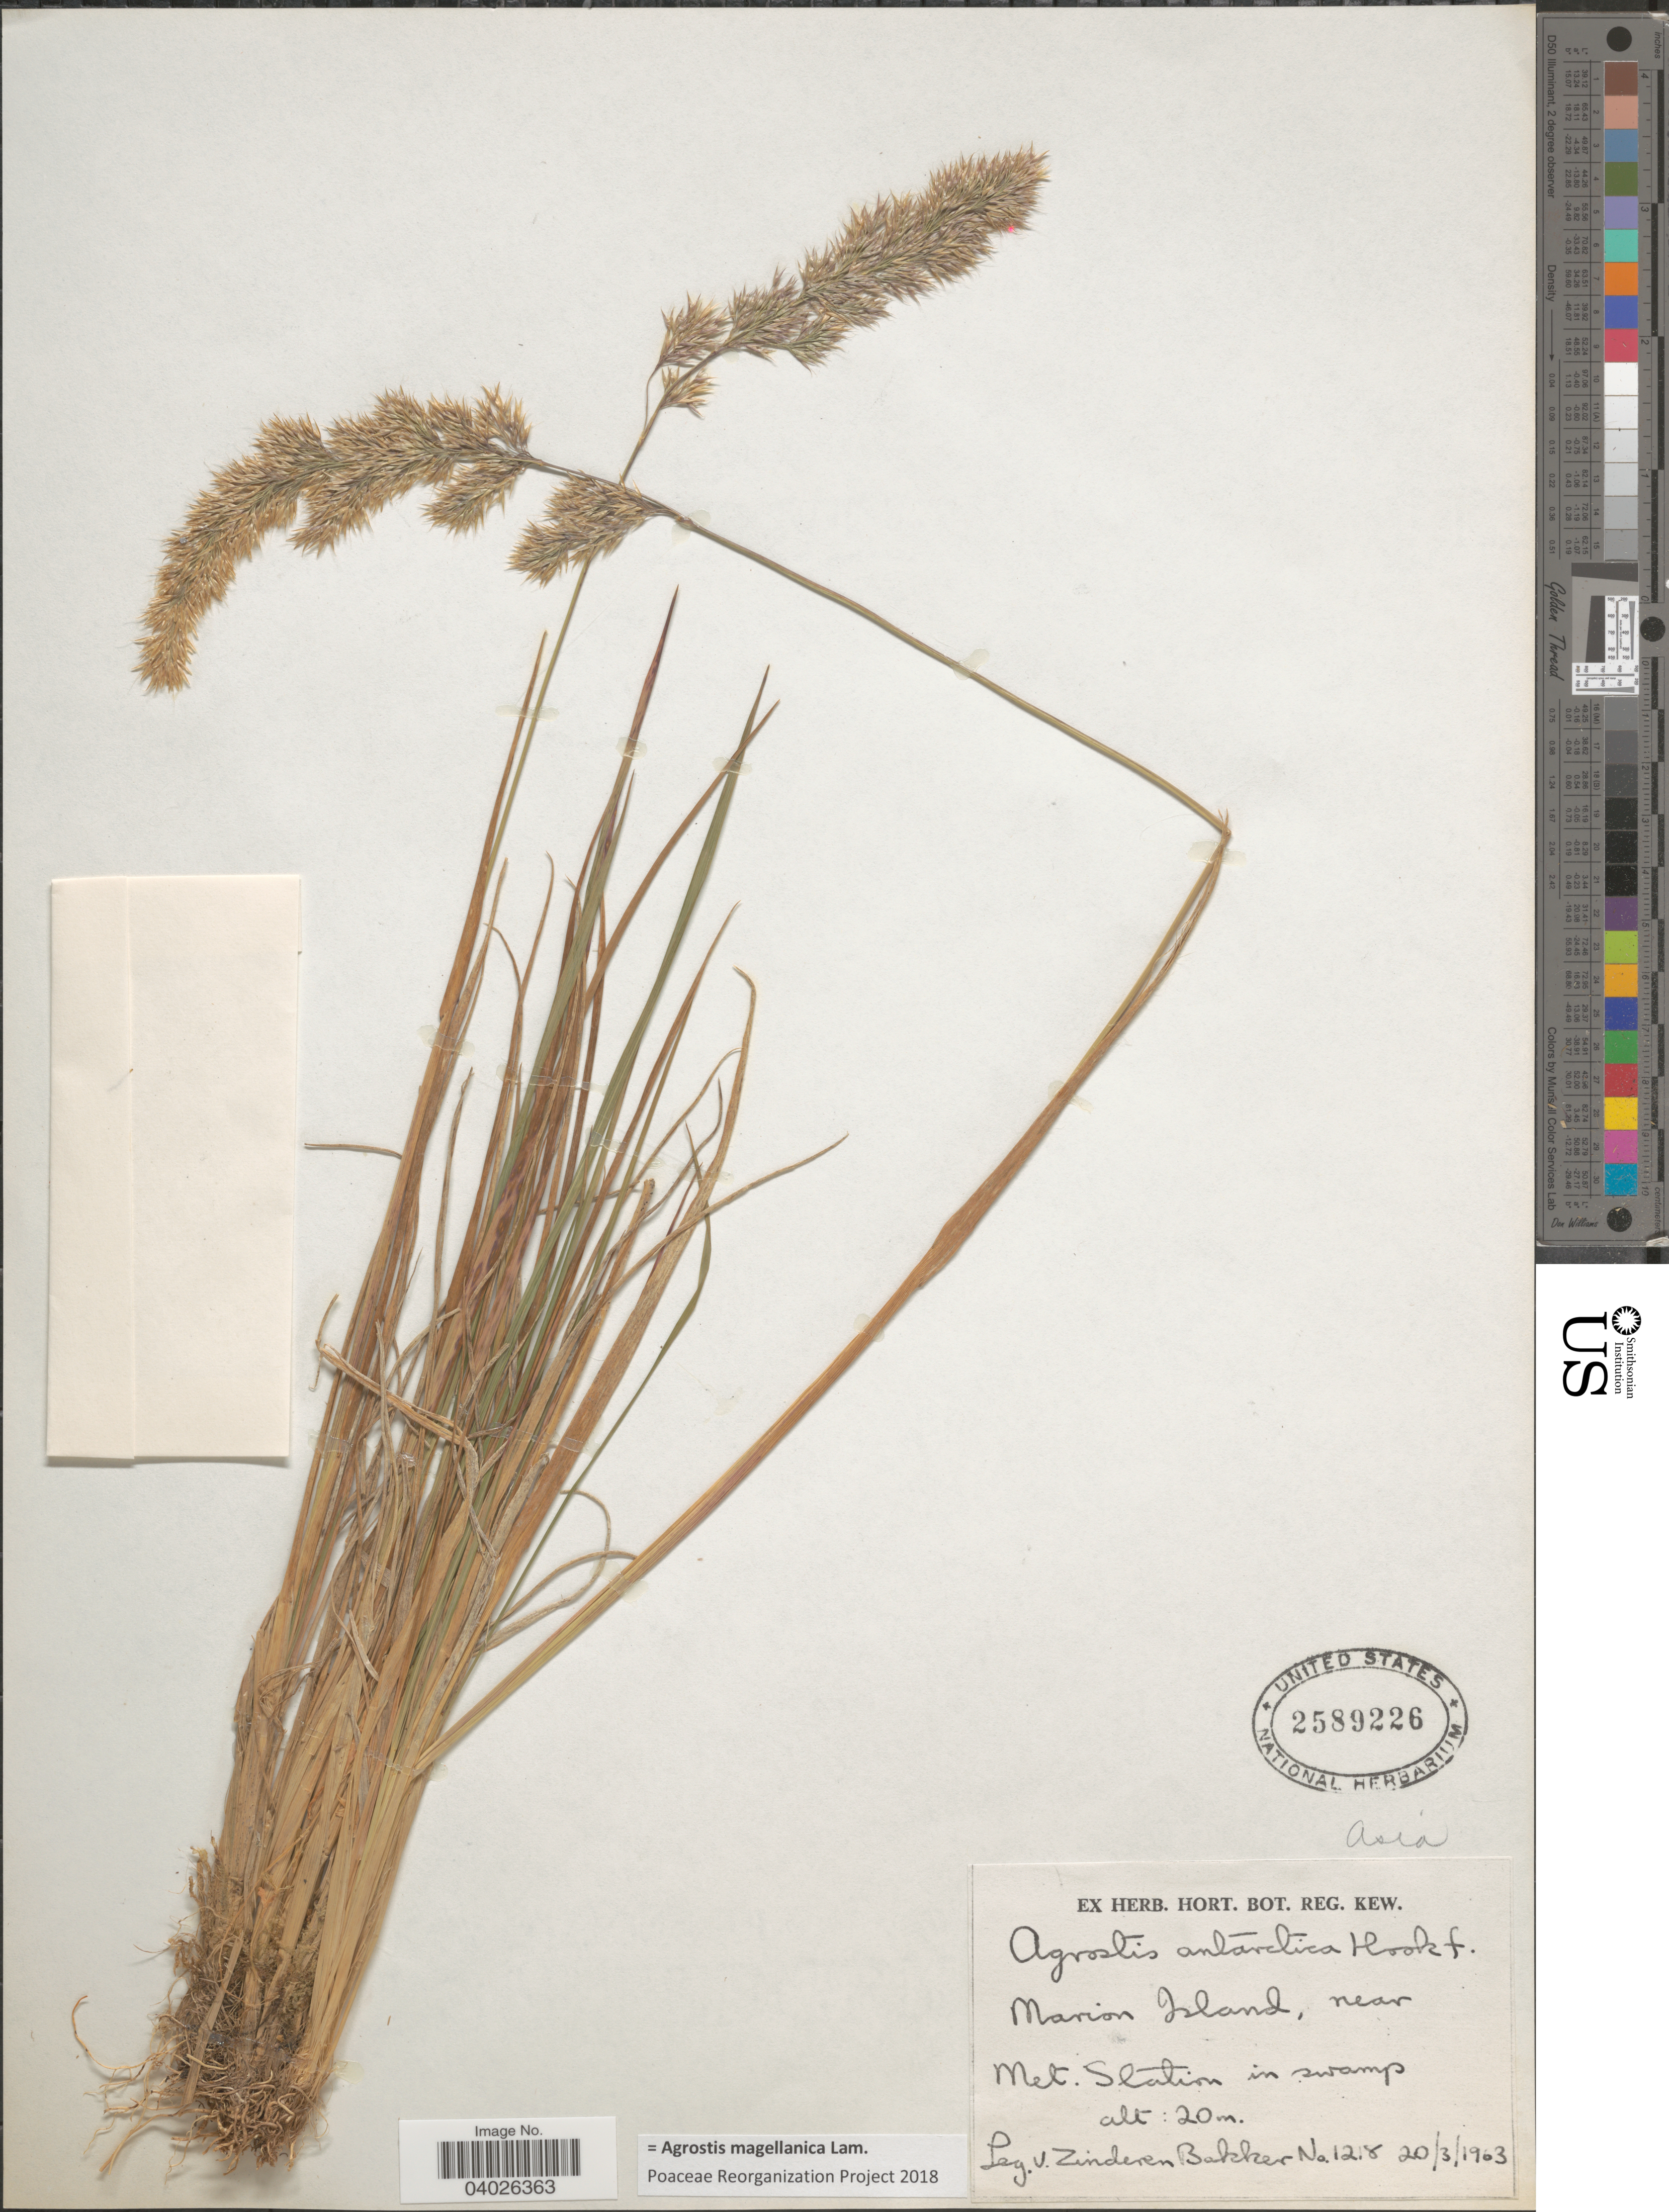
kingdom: Plantae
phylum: Tracheophyta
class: Liliopsida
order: Poales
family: Poaceae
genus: Agrostis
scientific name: Agrostis magellanica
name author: Lam.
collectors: E. van Zinderen-Bakker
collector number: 1218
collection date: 1963-03-20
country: Sub-Antarctic Islands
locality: Marion Island, near Met. Station in swamp. Asia.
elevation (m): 20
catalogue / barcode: US 2589226